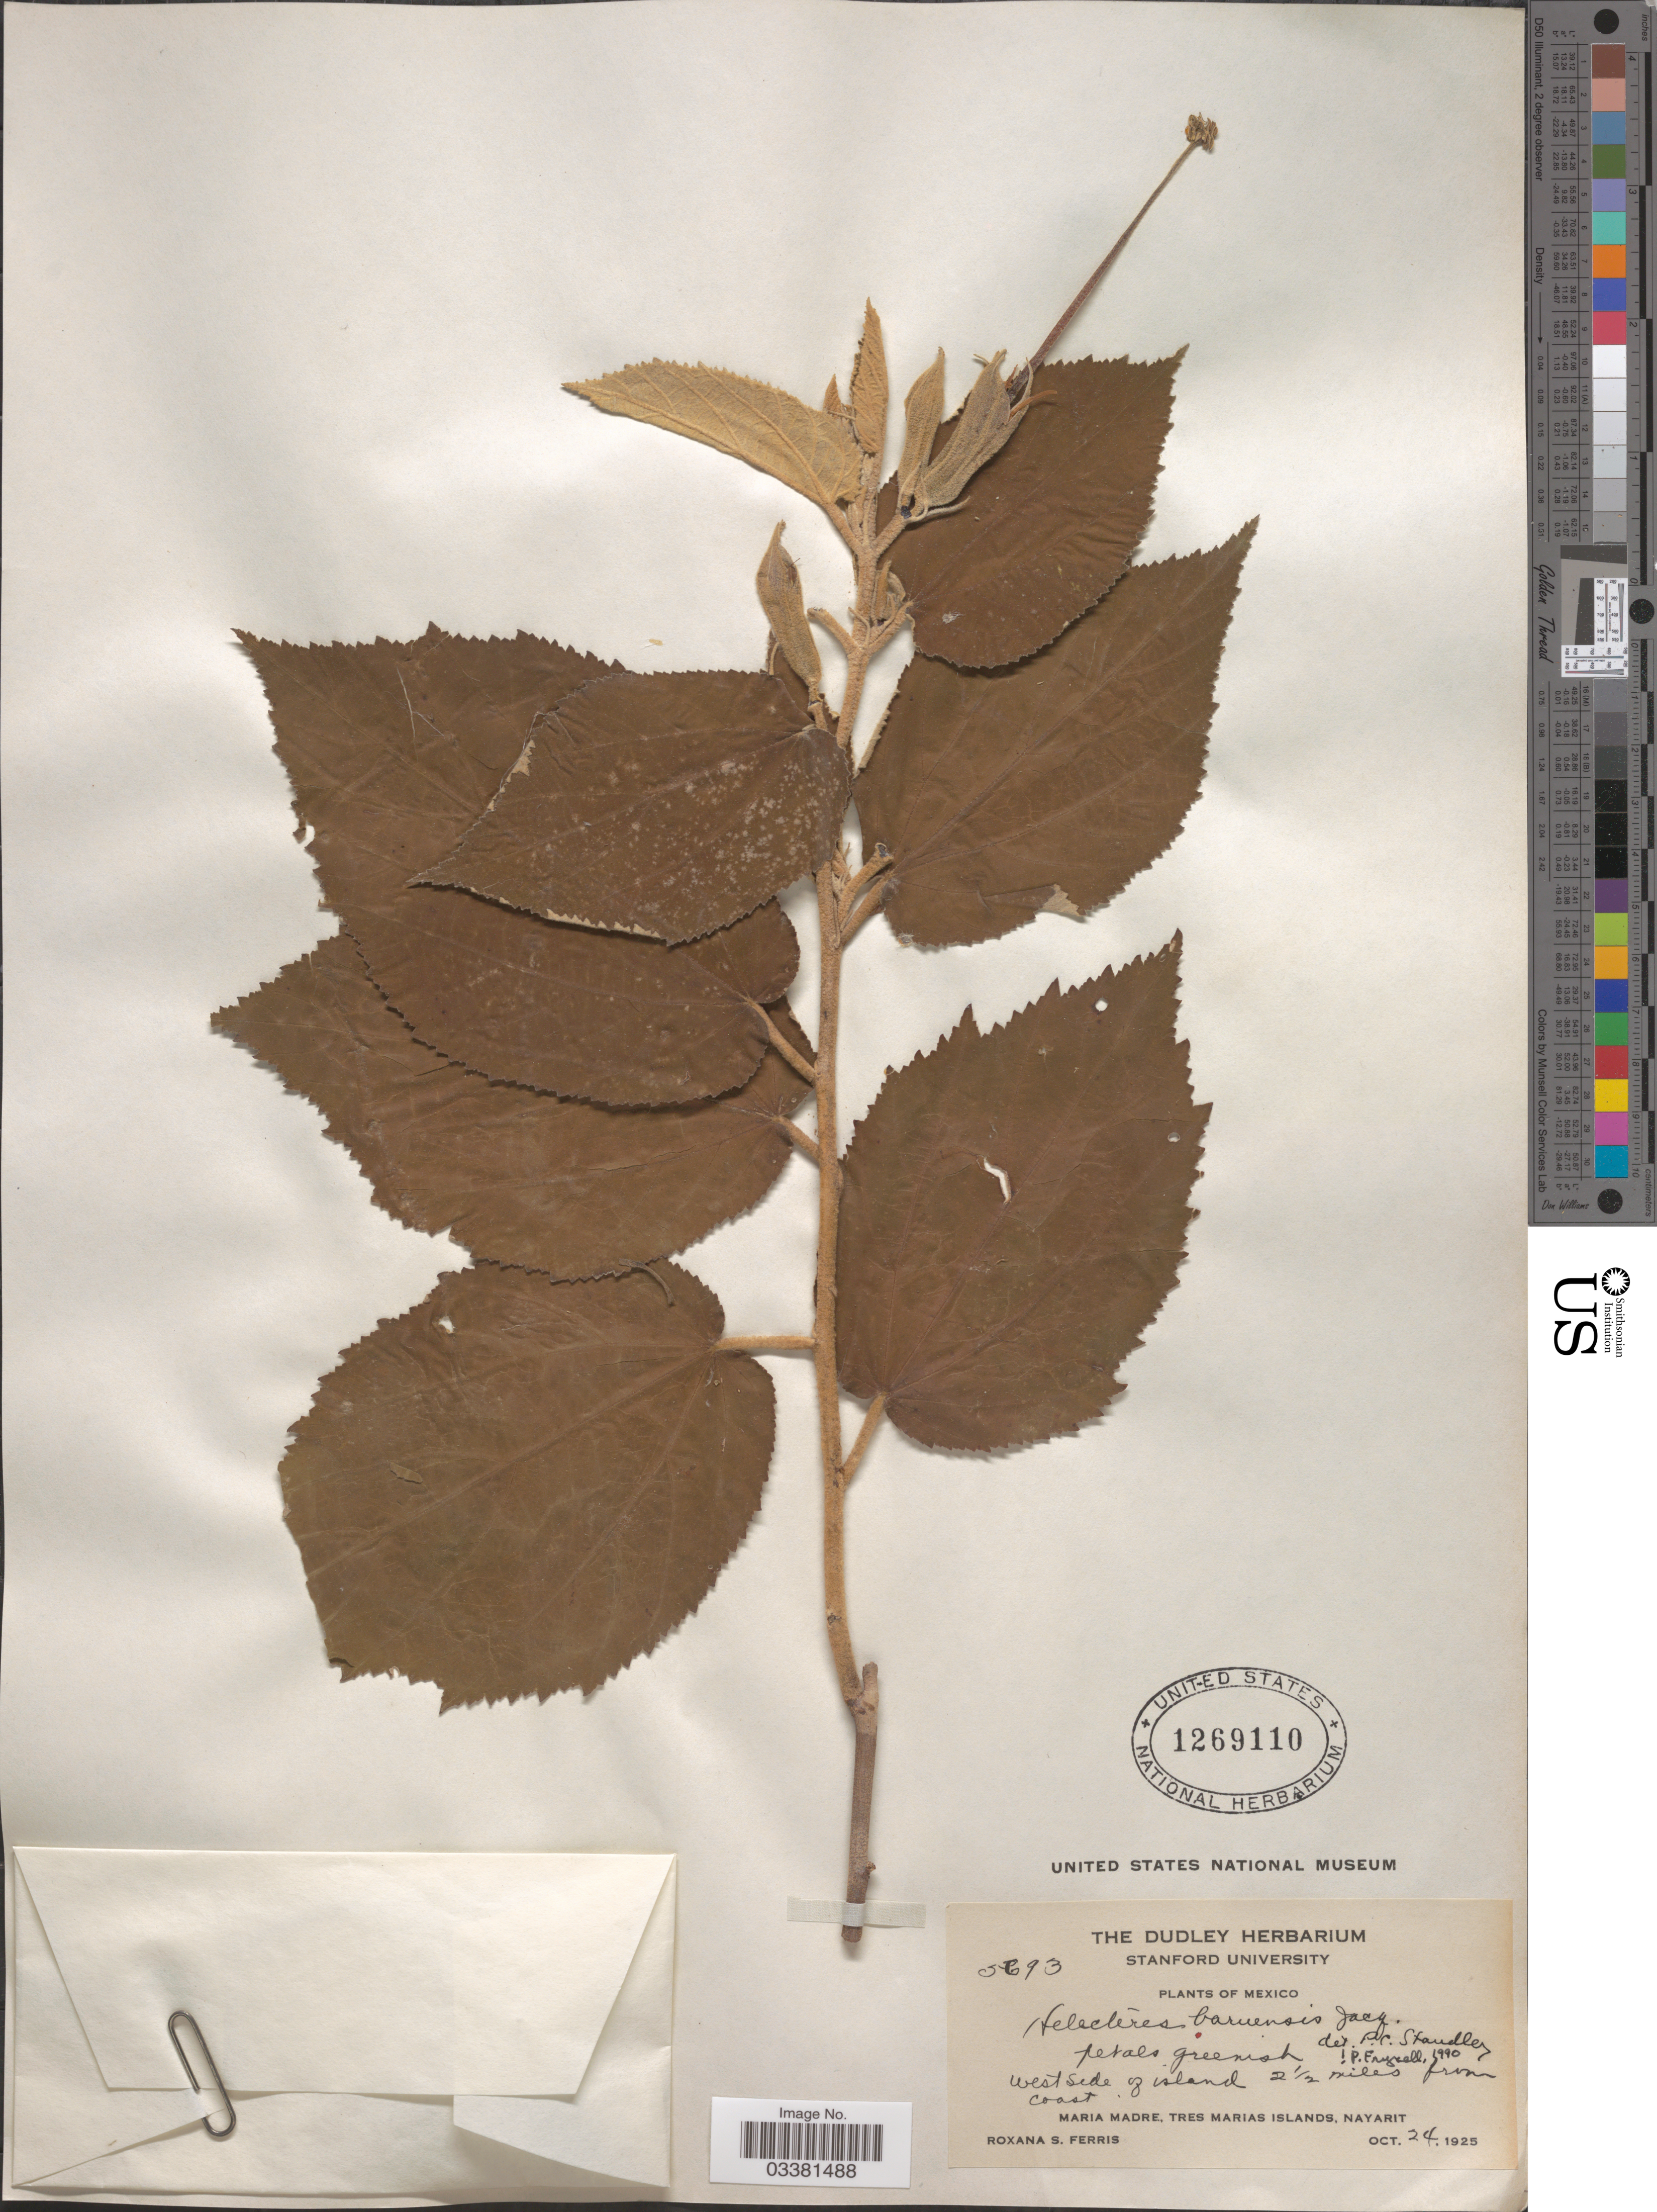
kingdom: Plantae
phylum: Tracheophyta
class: Magnoliopsida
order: Malvales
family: Malvaceae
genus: Helicteres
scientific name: Helicteres baruensis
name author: Jacq.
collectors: R. S. Ferris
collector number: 5693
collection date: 1925-10-24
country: Mexico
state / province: Nayarit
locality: West side of island 2½ miles from coast. Maria Madre, Tres Marias Islands.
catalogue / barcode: US 1269110